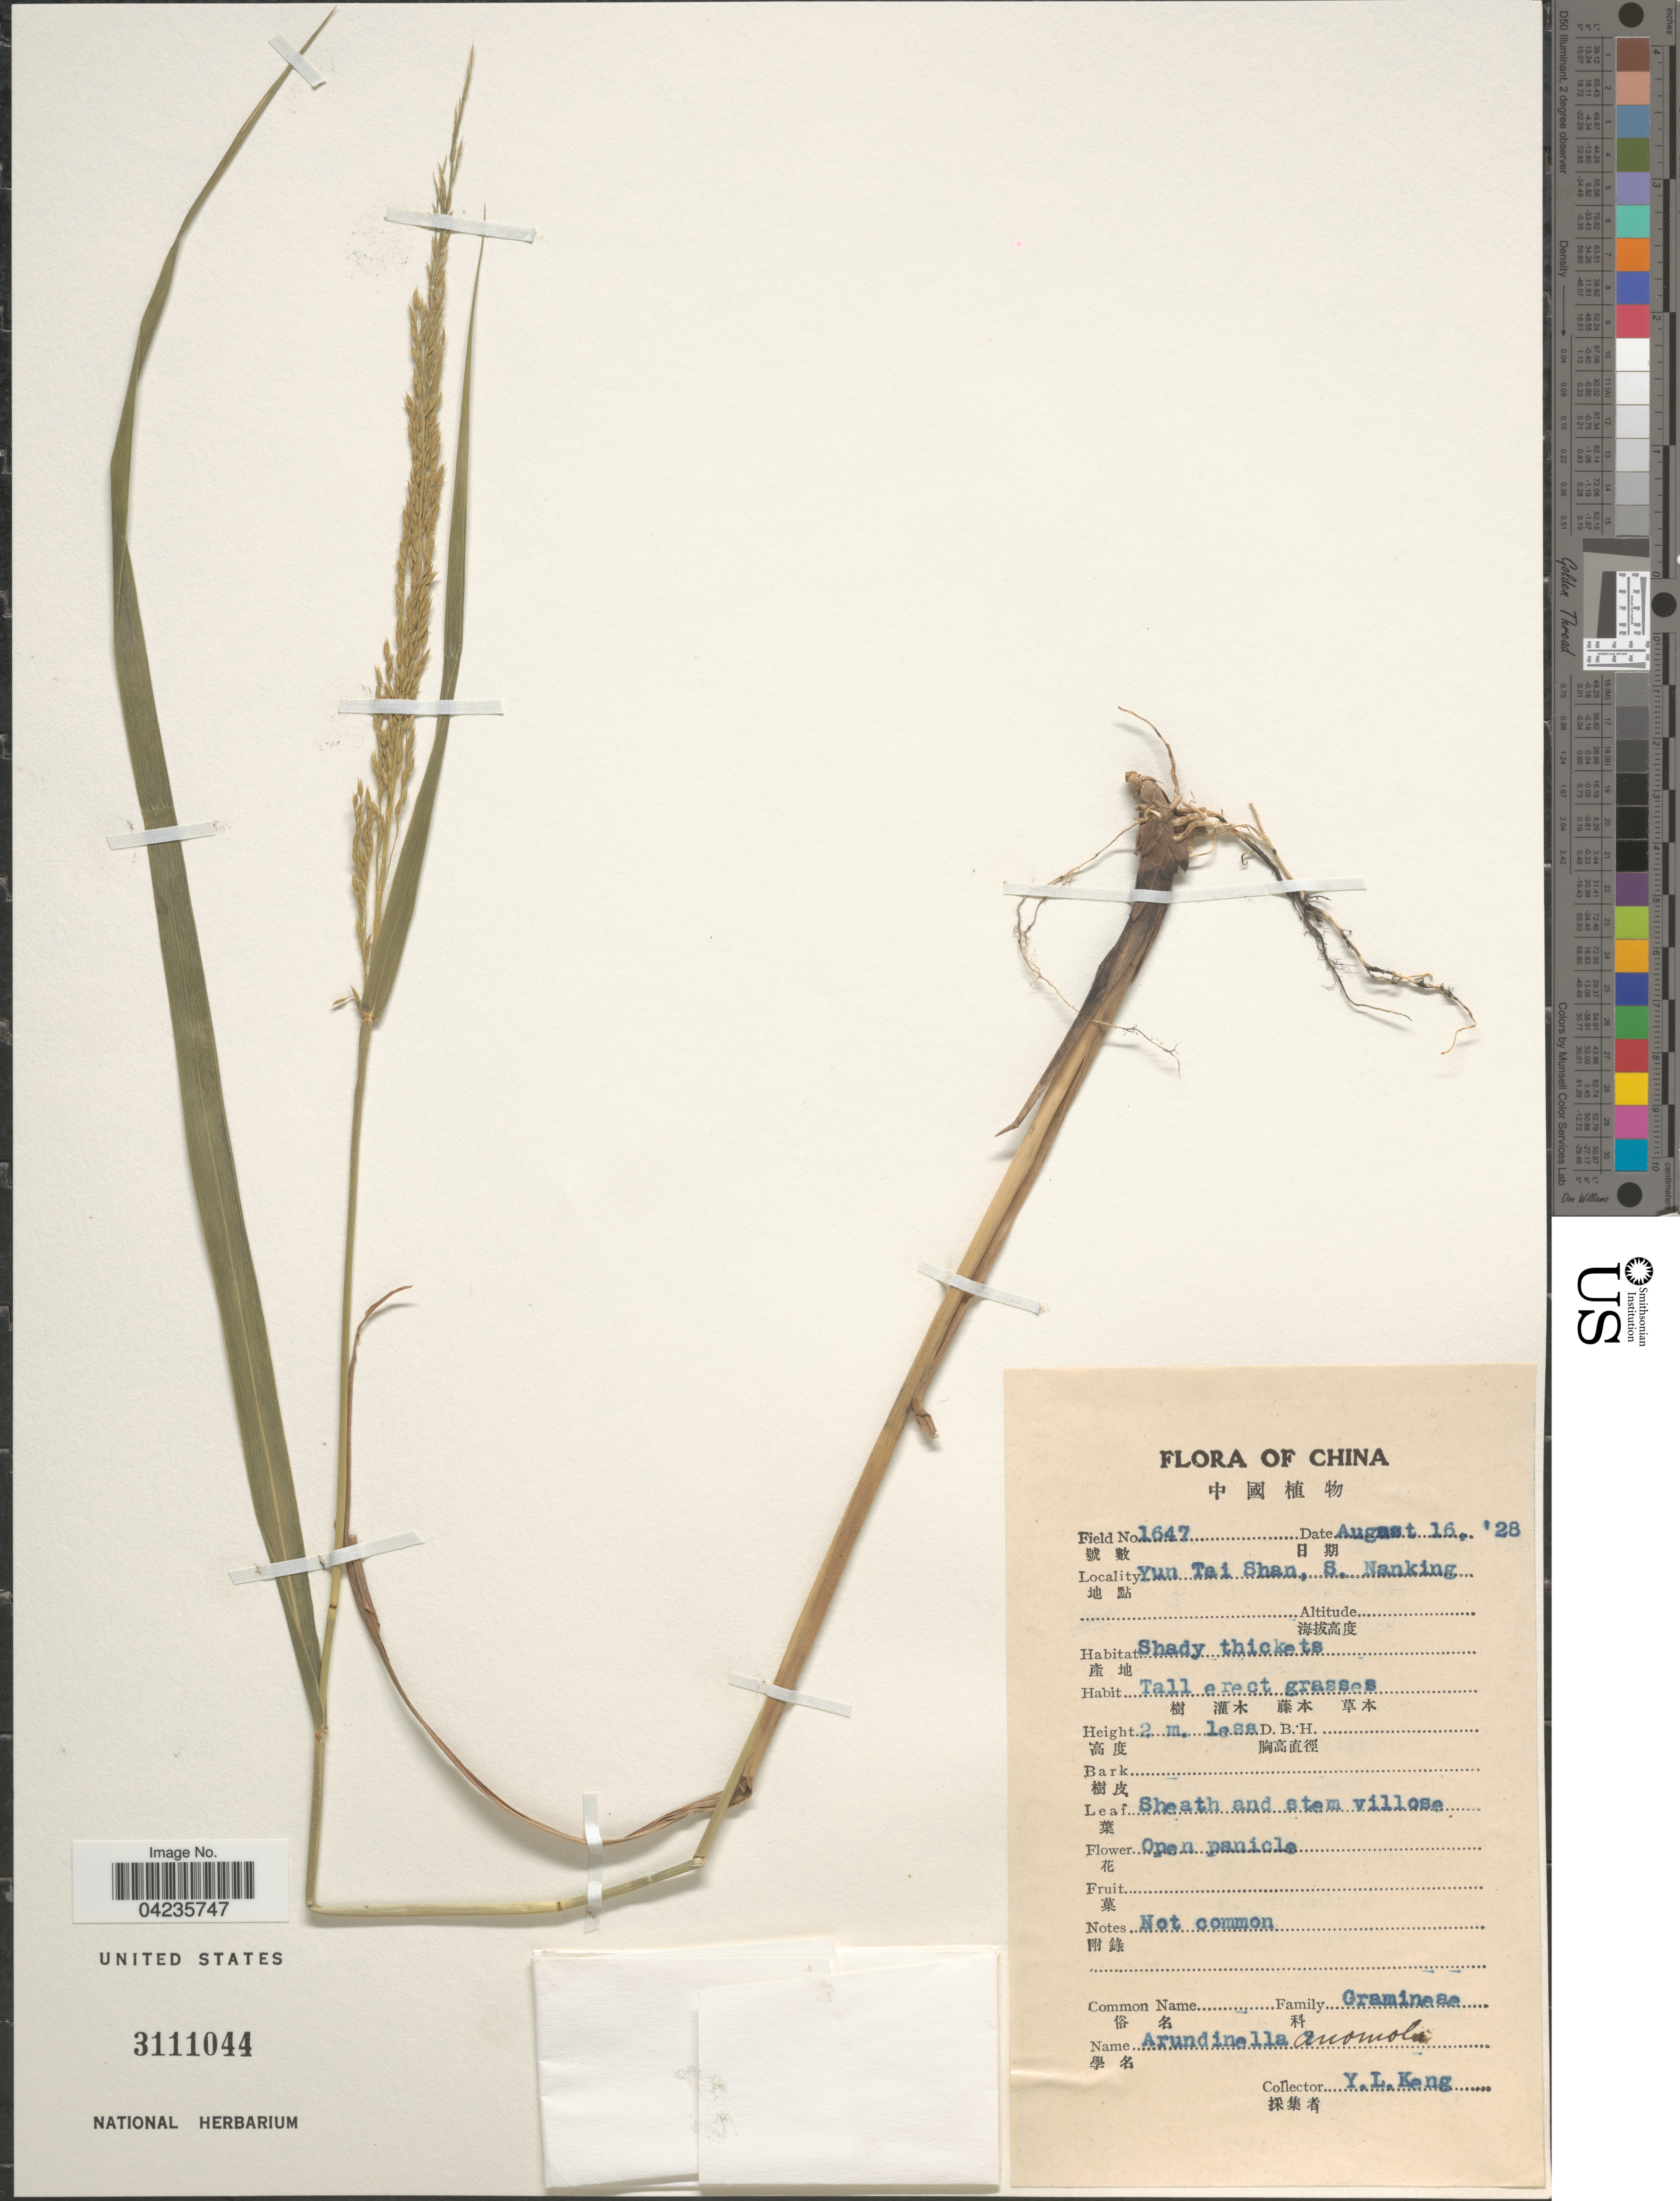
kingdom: Plantae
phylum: Tracheophyta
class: Liliopsida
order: Poales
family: Poaceae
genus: Arundinella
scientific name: Arundinella hirta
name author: (Thunb.) Tanaka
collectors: Y. L. Keng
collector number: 1647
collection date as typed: Transcribed d/m/y: 16/8/28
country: China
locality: Yun Tai Shan, S. Nanking.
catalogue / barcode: US 3111044